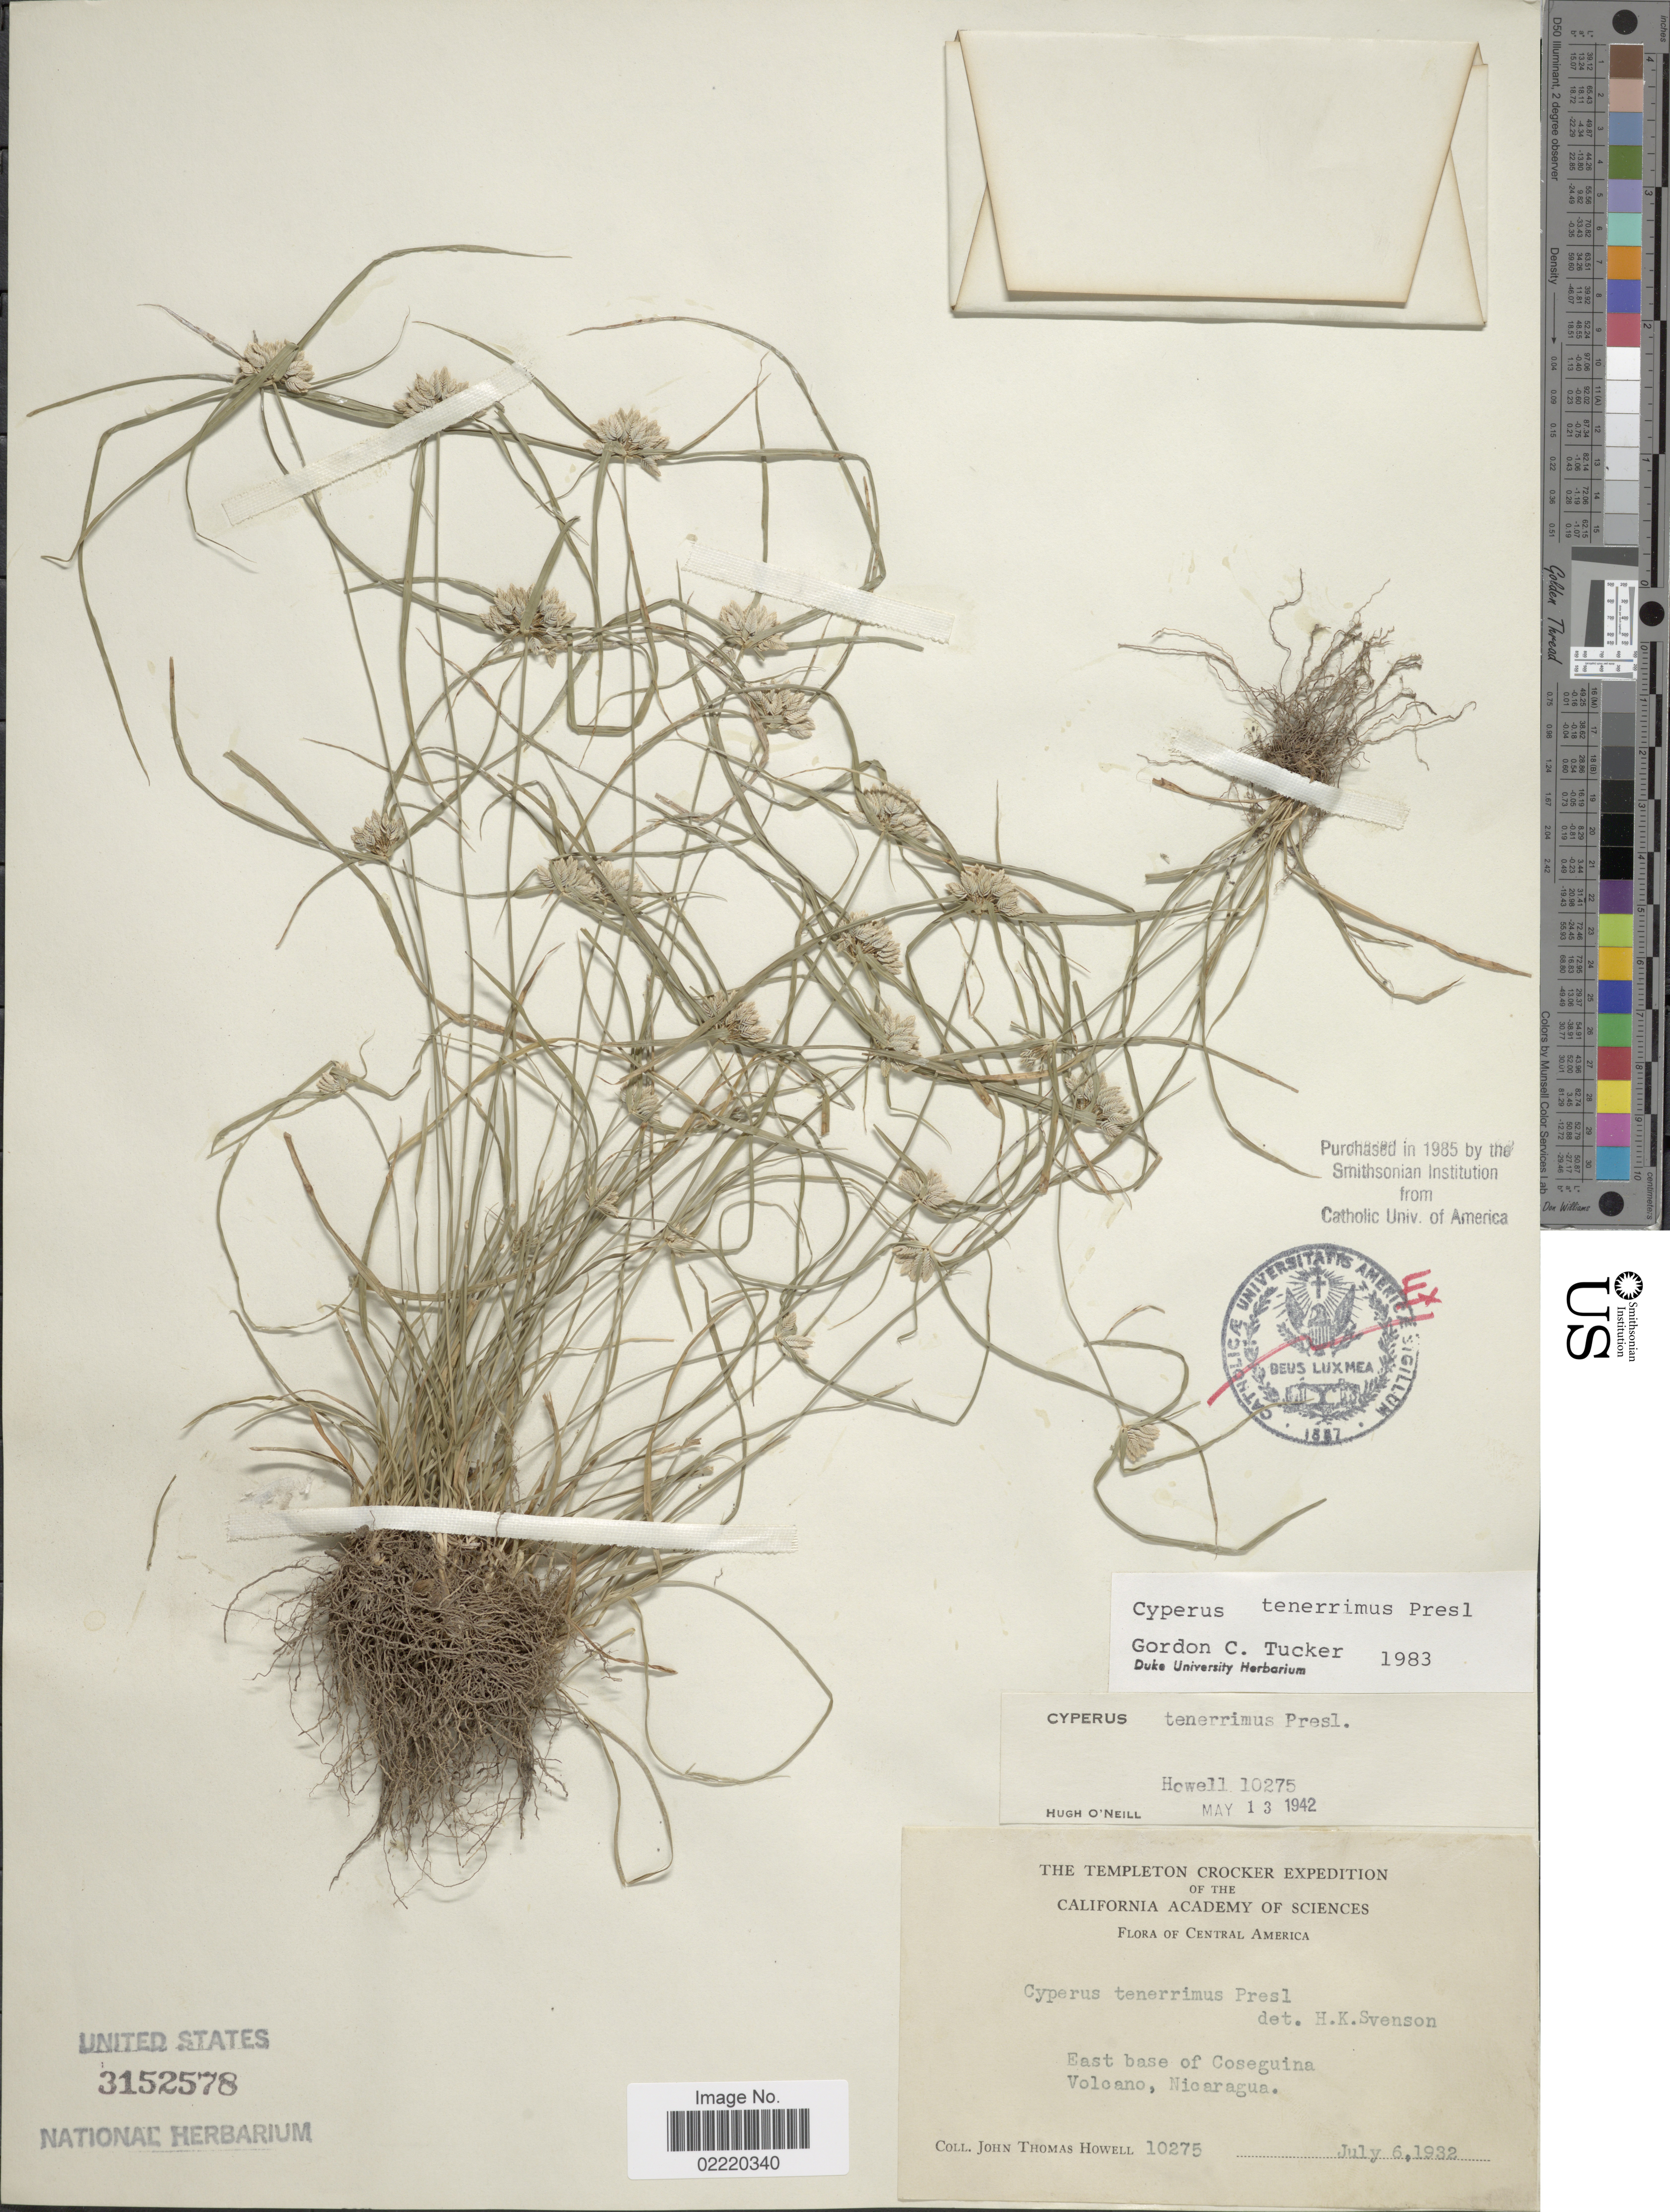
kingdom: Plantae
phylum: Tracheophyta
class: Liliopsida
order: Poales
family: Cyperaceae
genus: Cyperus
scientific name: Cyperus tenerrimus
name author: J. Presl & C. Presl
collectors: J. T. Howell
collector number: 10275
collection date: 1932-07-06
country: Nicaragua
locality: East base of Coseguina Volcano.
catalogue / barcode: US 3152578